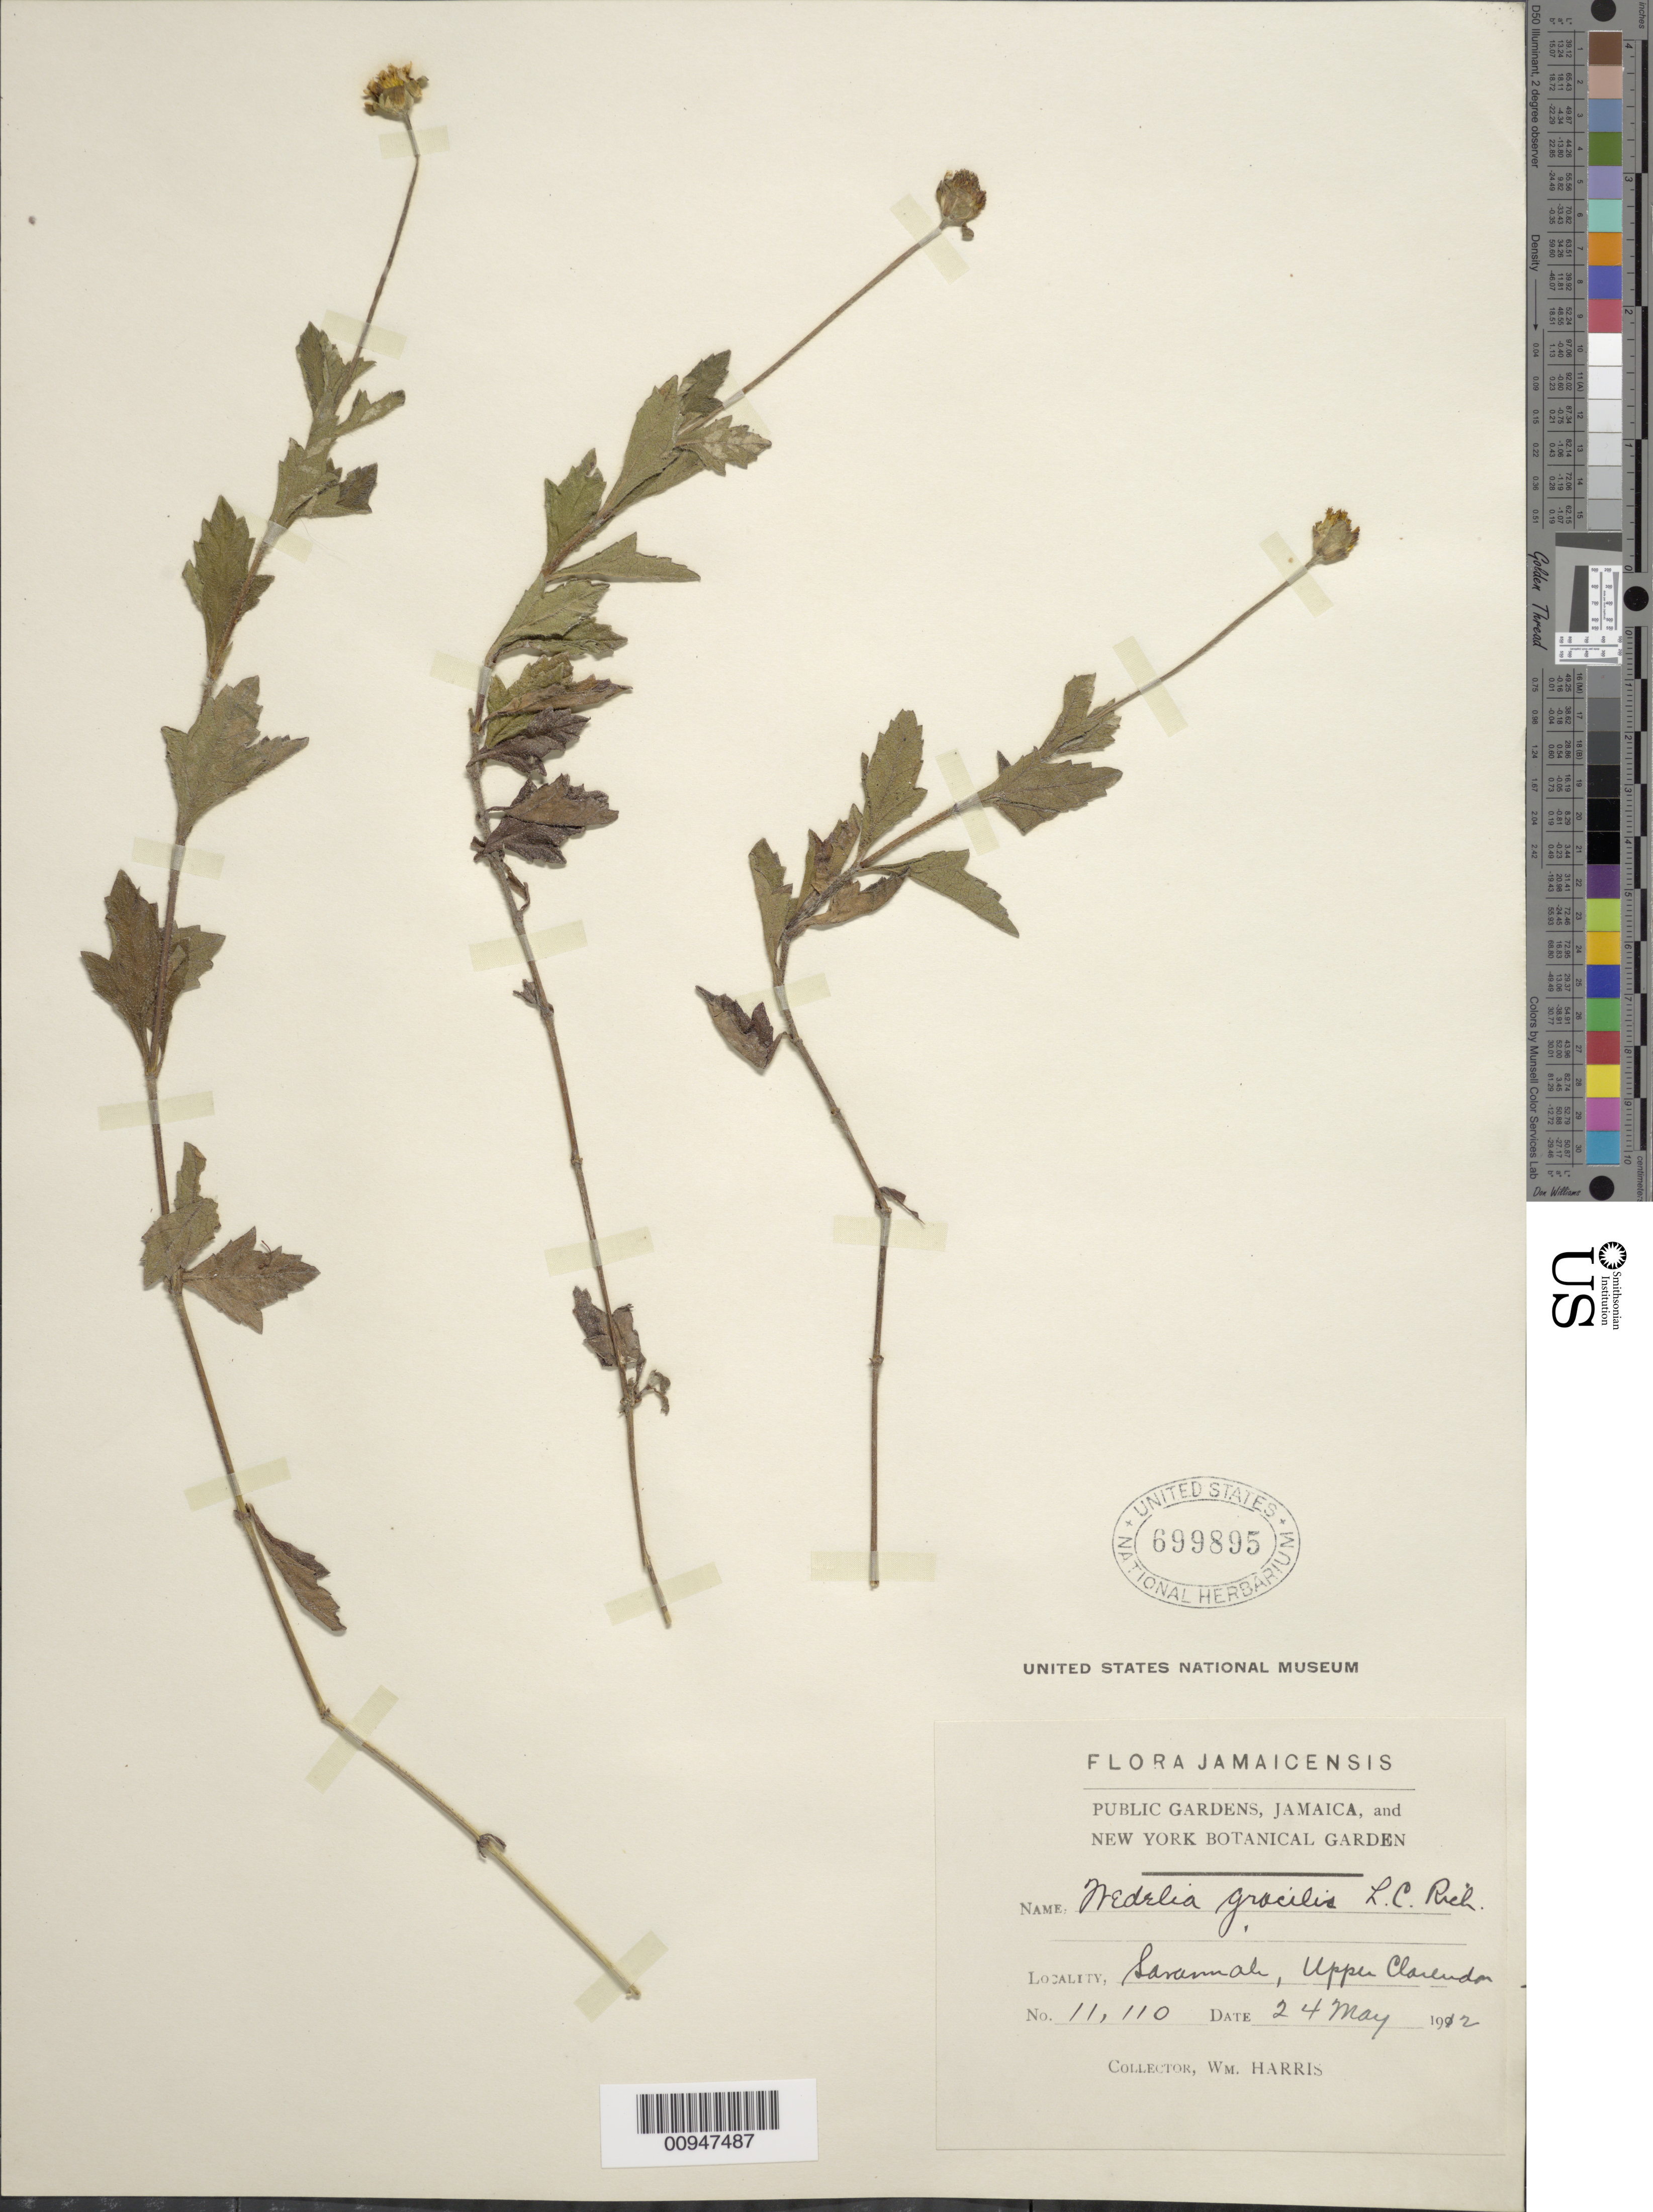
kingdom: Plantae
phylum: Tracheophyta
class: Magnoliopsida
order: Asterales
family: Asteraceae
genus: Sphagneticola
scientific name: Sphagneticola gracilis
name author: (Rich.) Pruski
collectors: W. H. Harris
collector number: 11110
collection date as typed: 24 May 1912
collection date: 1912-05-24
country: Jamaica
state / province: Clarendon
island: Jamaica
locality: Savannah, Upper Clarendon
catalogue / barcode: US 699895